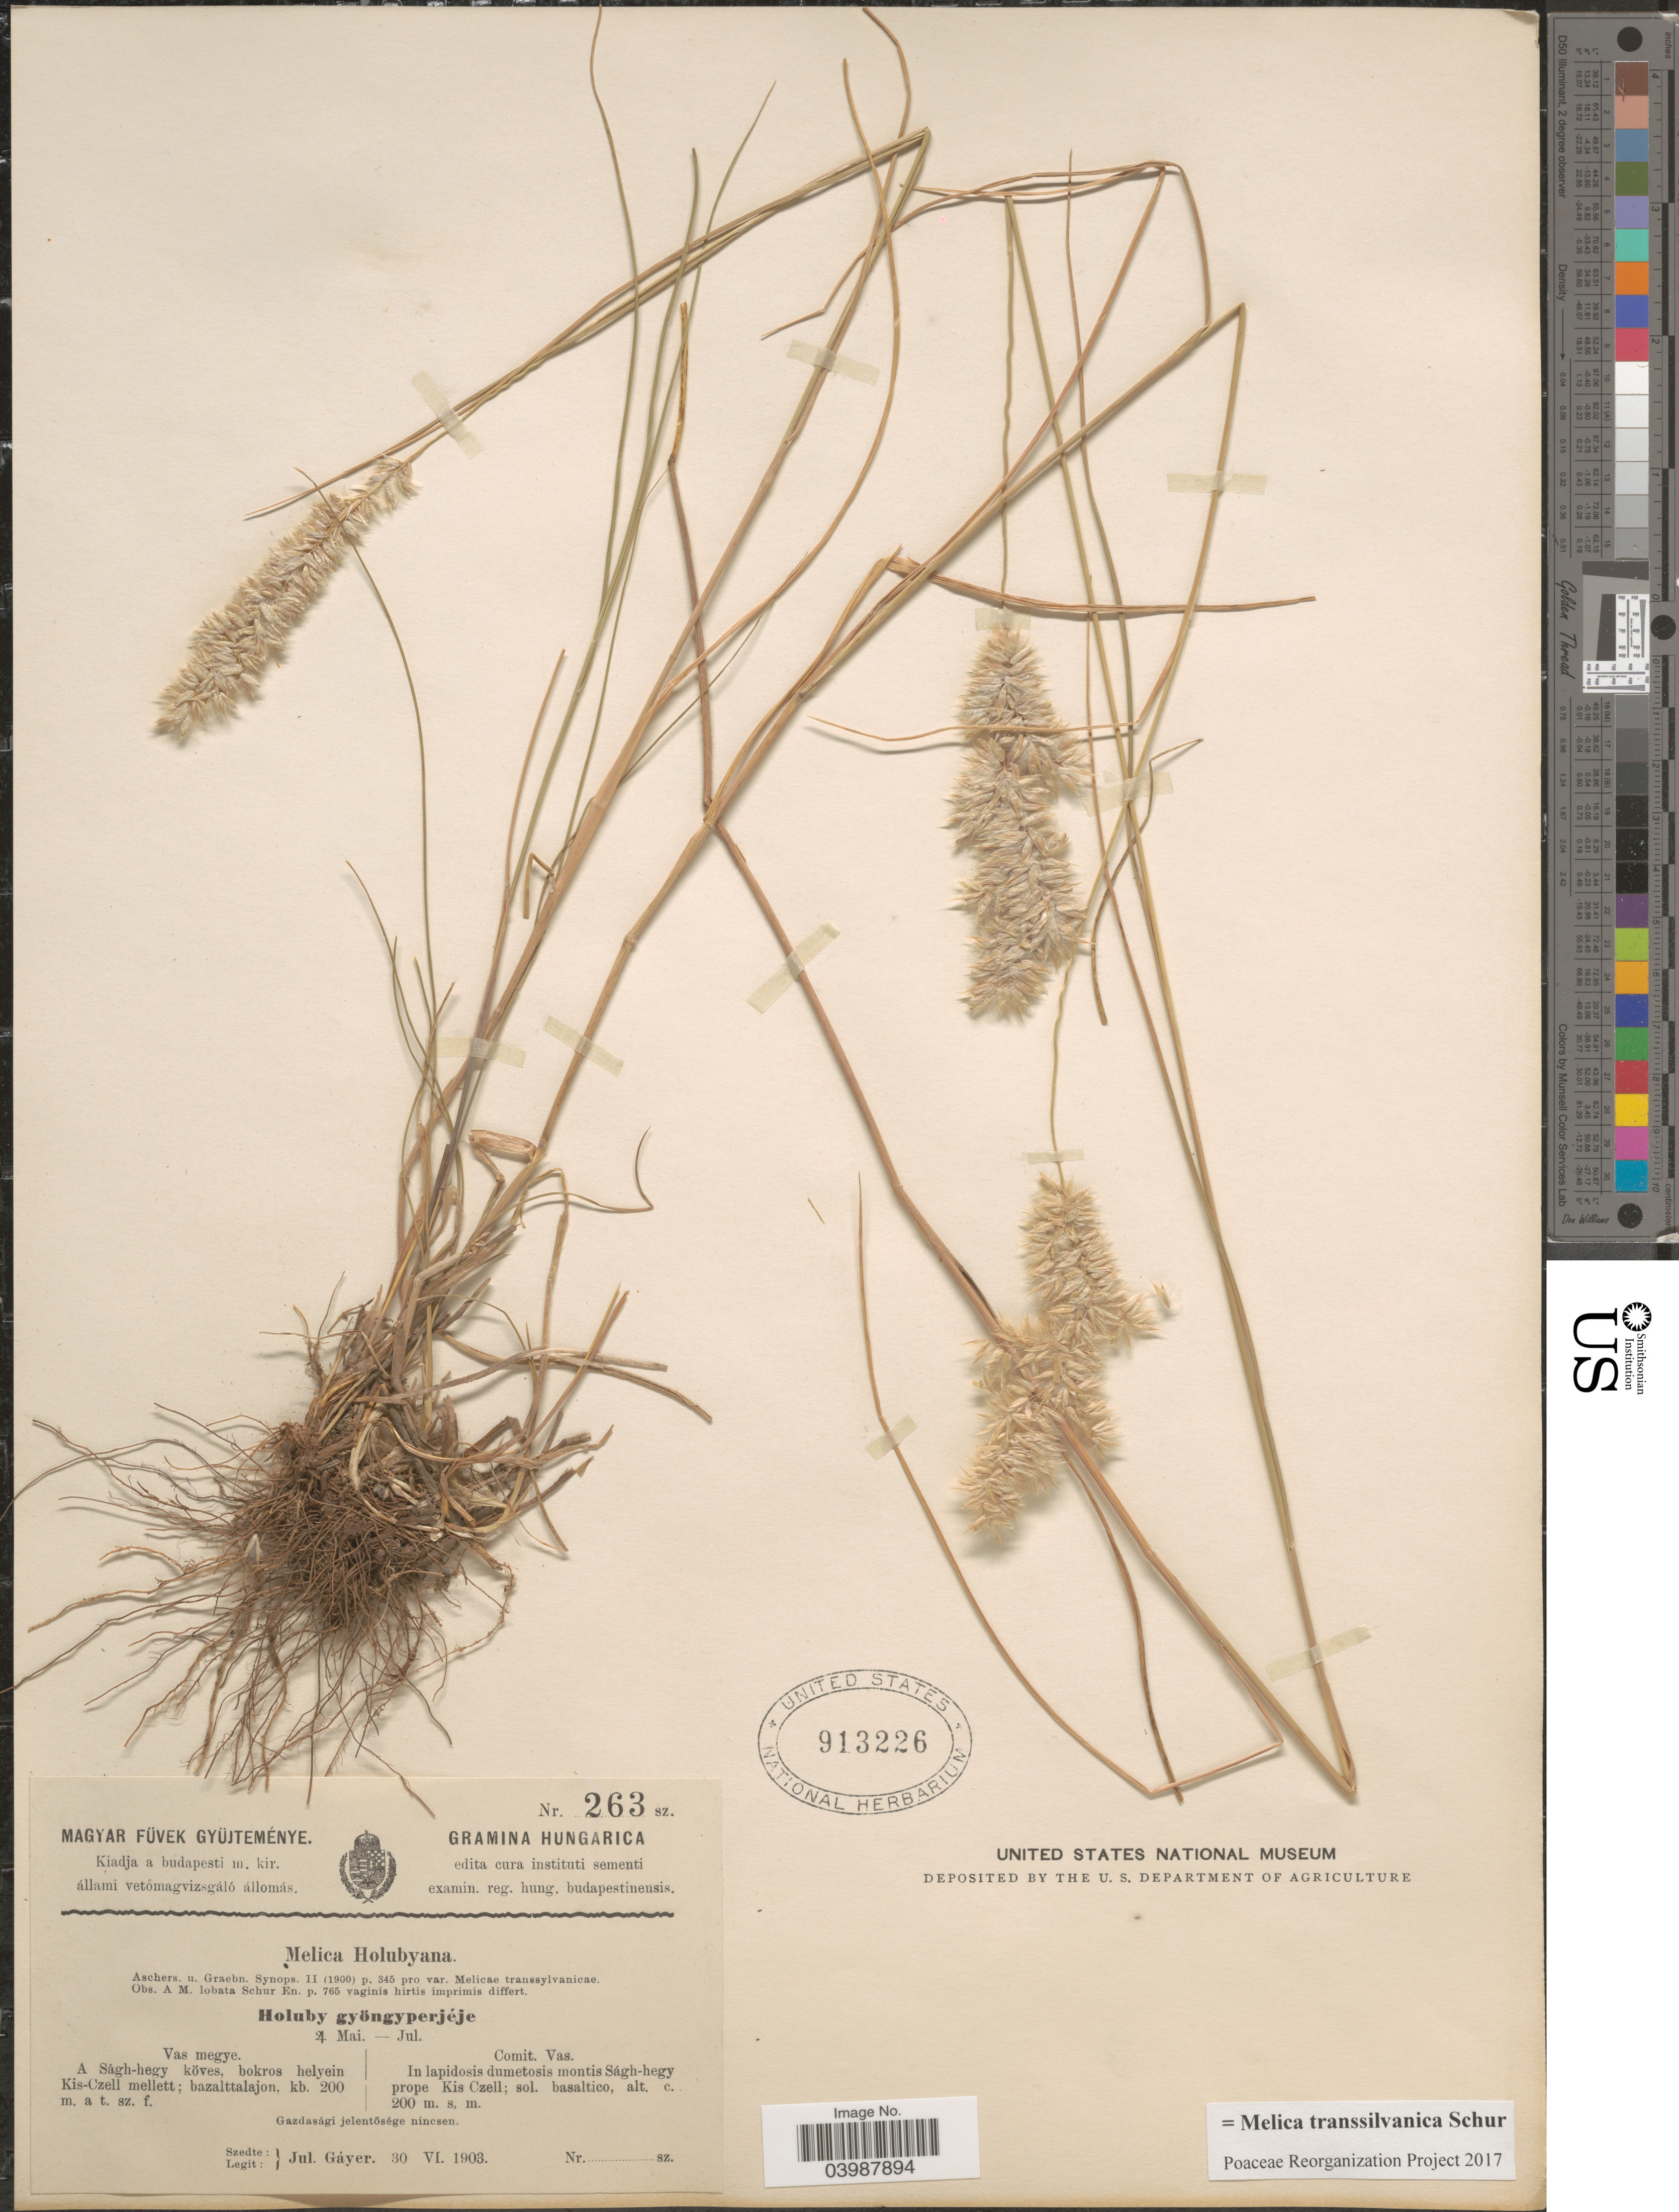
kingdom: Plantae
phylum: Tracheophyta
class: Liliopsida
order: Poales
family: Poaceae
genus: Melica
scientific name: Melica transsilvanica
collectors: J. Gayer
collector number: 263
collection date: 1903-06-30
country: Hungary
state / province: Vas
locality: Comit. Vas. In lapidosis dumetosis montis Ságh-hegy prope Kis Czell.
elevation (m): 200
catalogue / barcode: US 913226